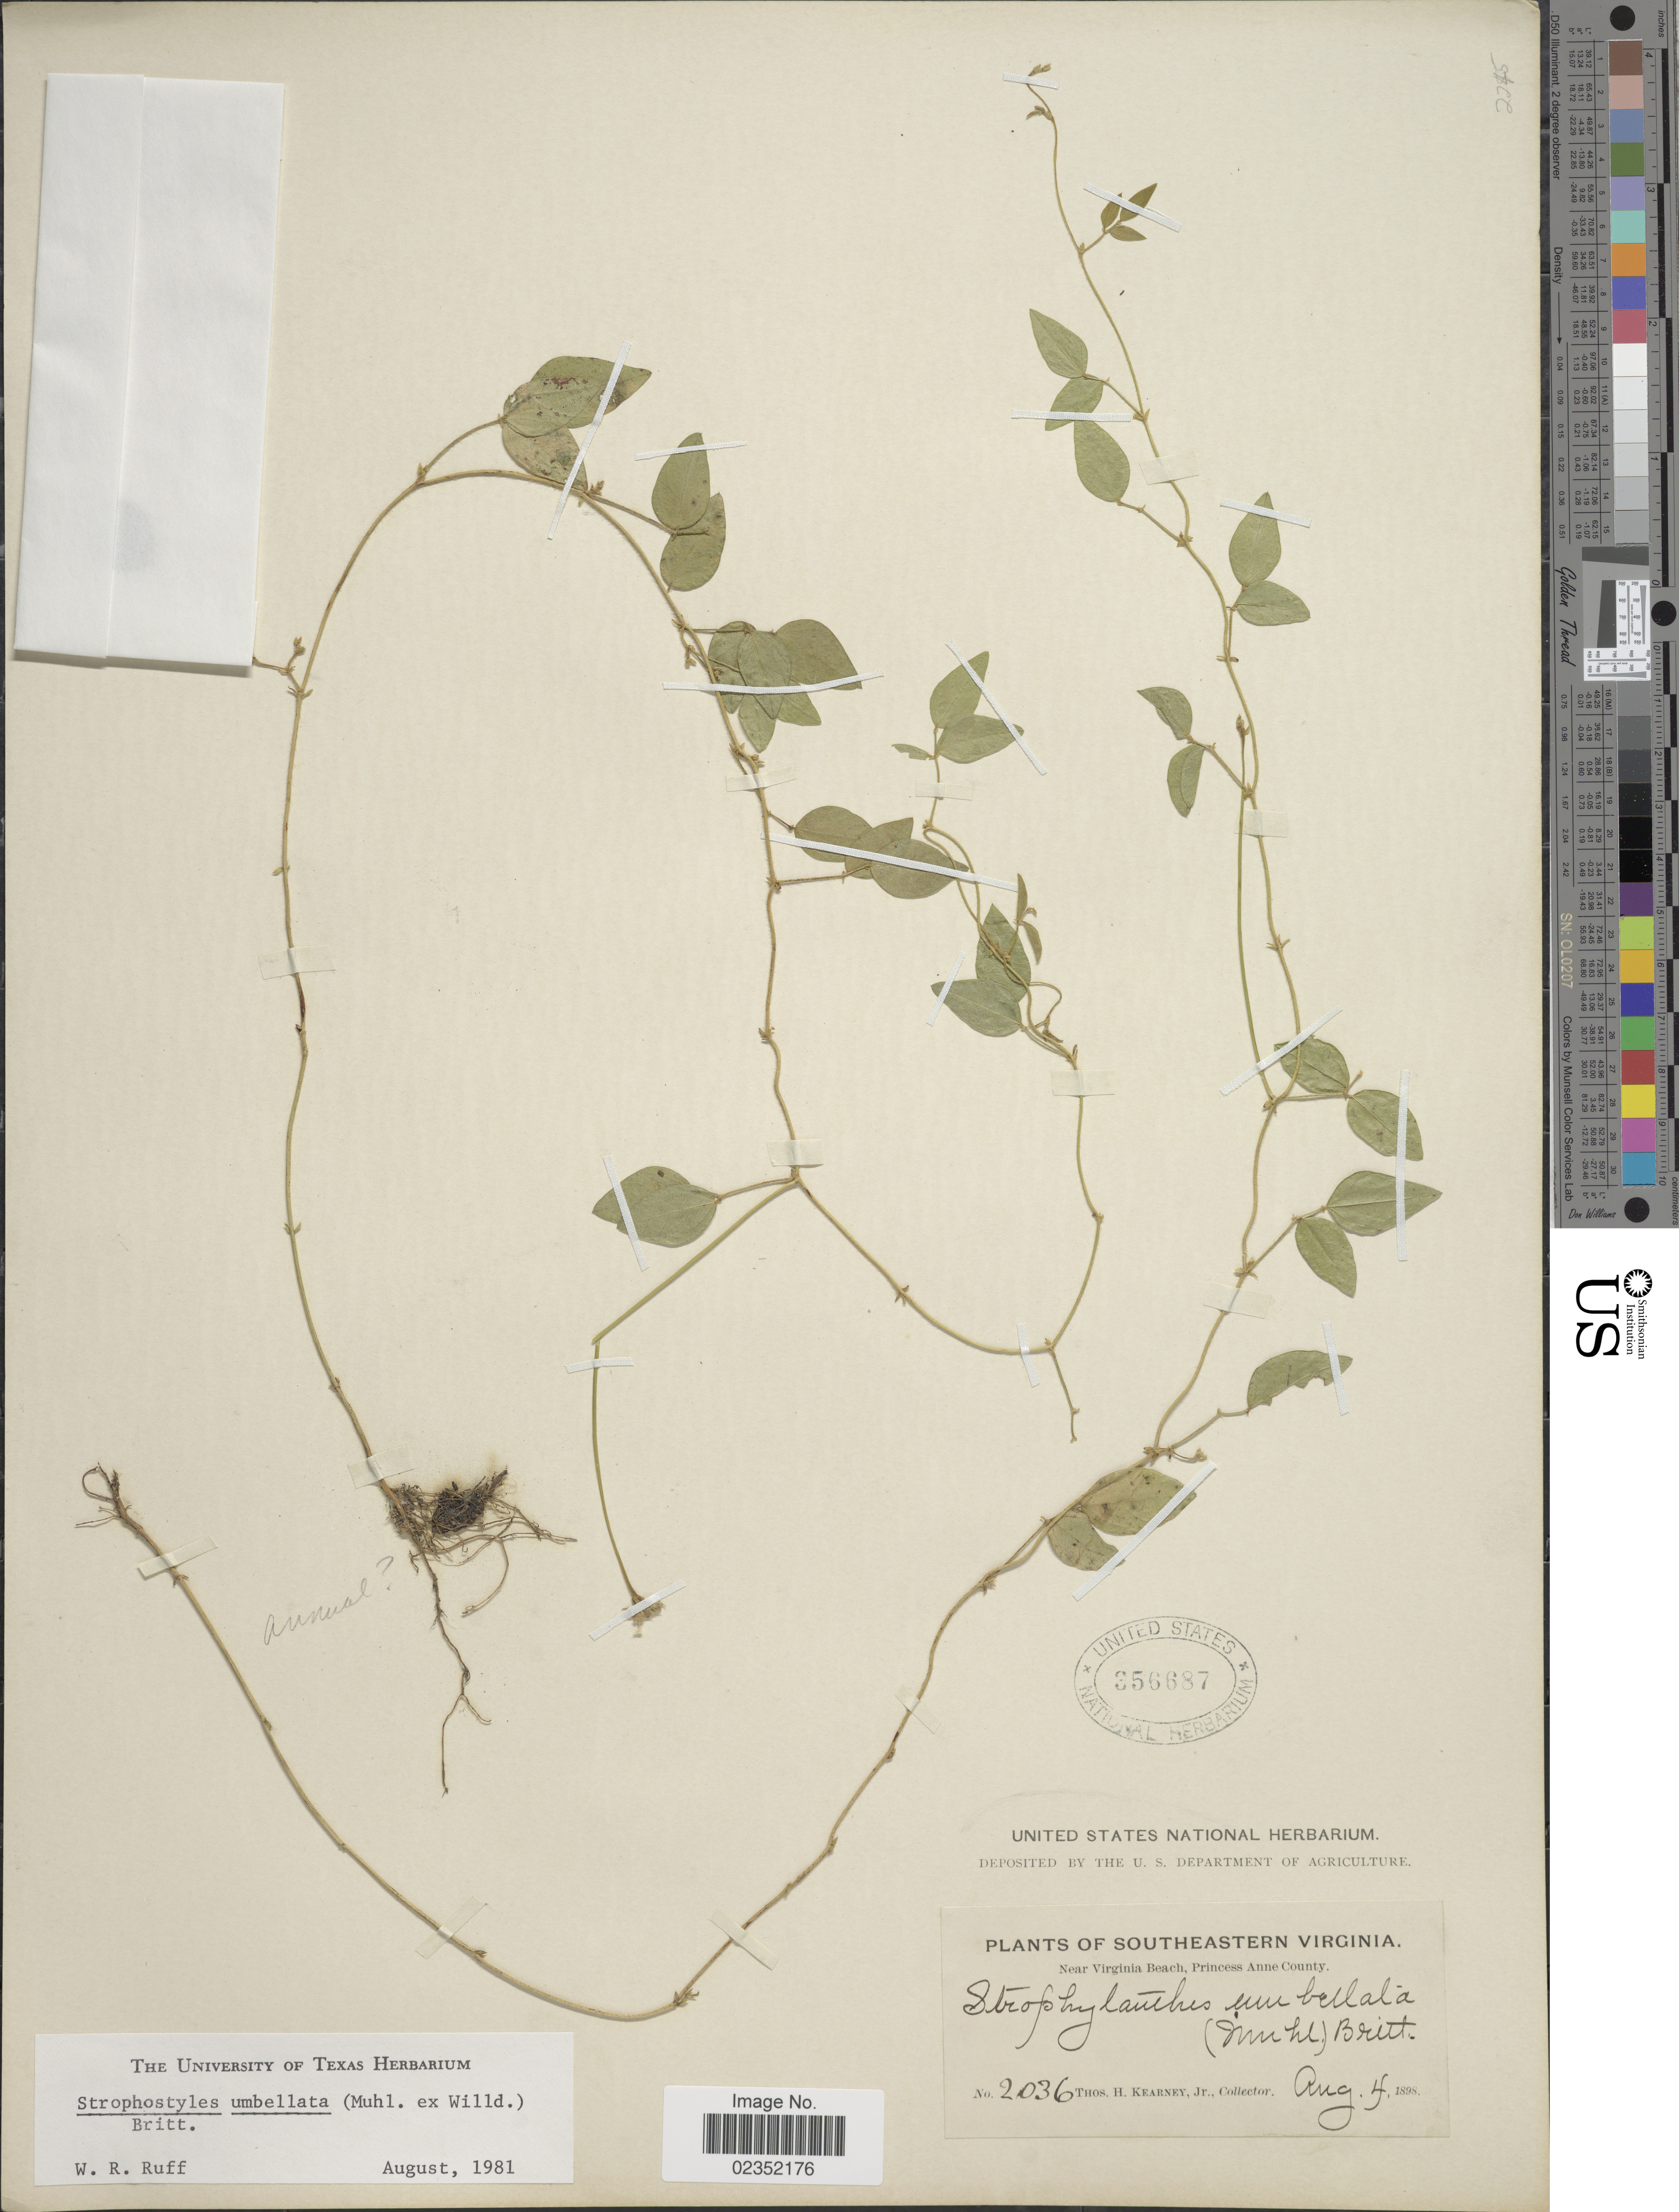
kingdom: Plantae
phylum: Tracheophyta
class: Magnoliopsida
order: Fabales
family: Fabaceae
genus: Strophostyles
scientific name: Strophostyles umbellata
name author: (Muhl. ex Willd.) Britton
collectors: T. H. Kearney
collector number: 2036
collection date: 1898-08-04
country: United States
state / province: Virginia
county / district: City of Virginia Beach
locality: Southeastern Virginia. Near Virginia Beach, Princess Anne (=historic county name) County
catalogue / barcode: US 356687